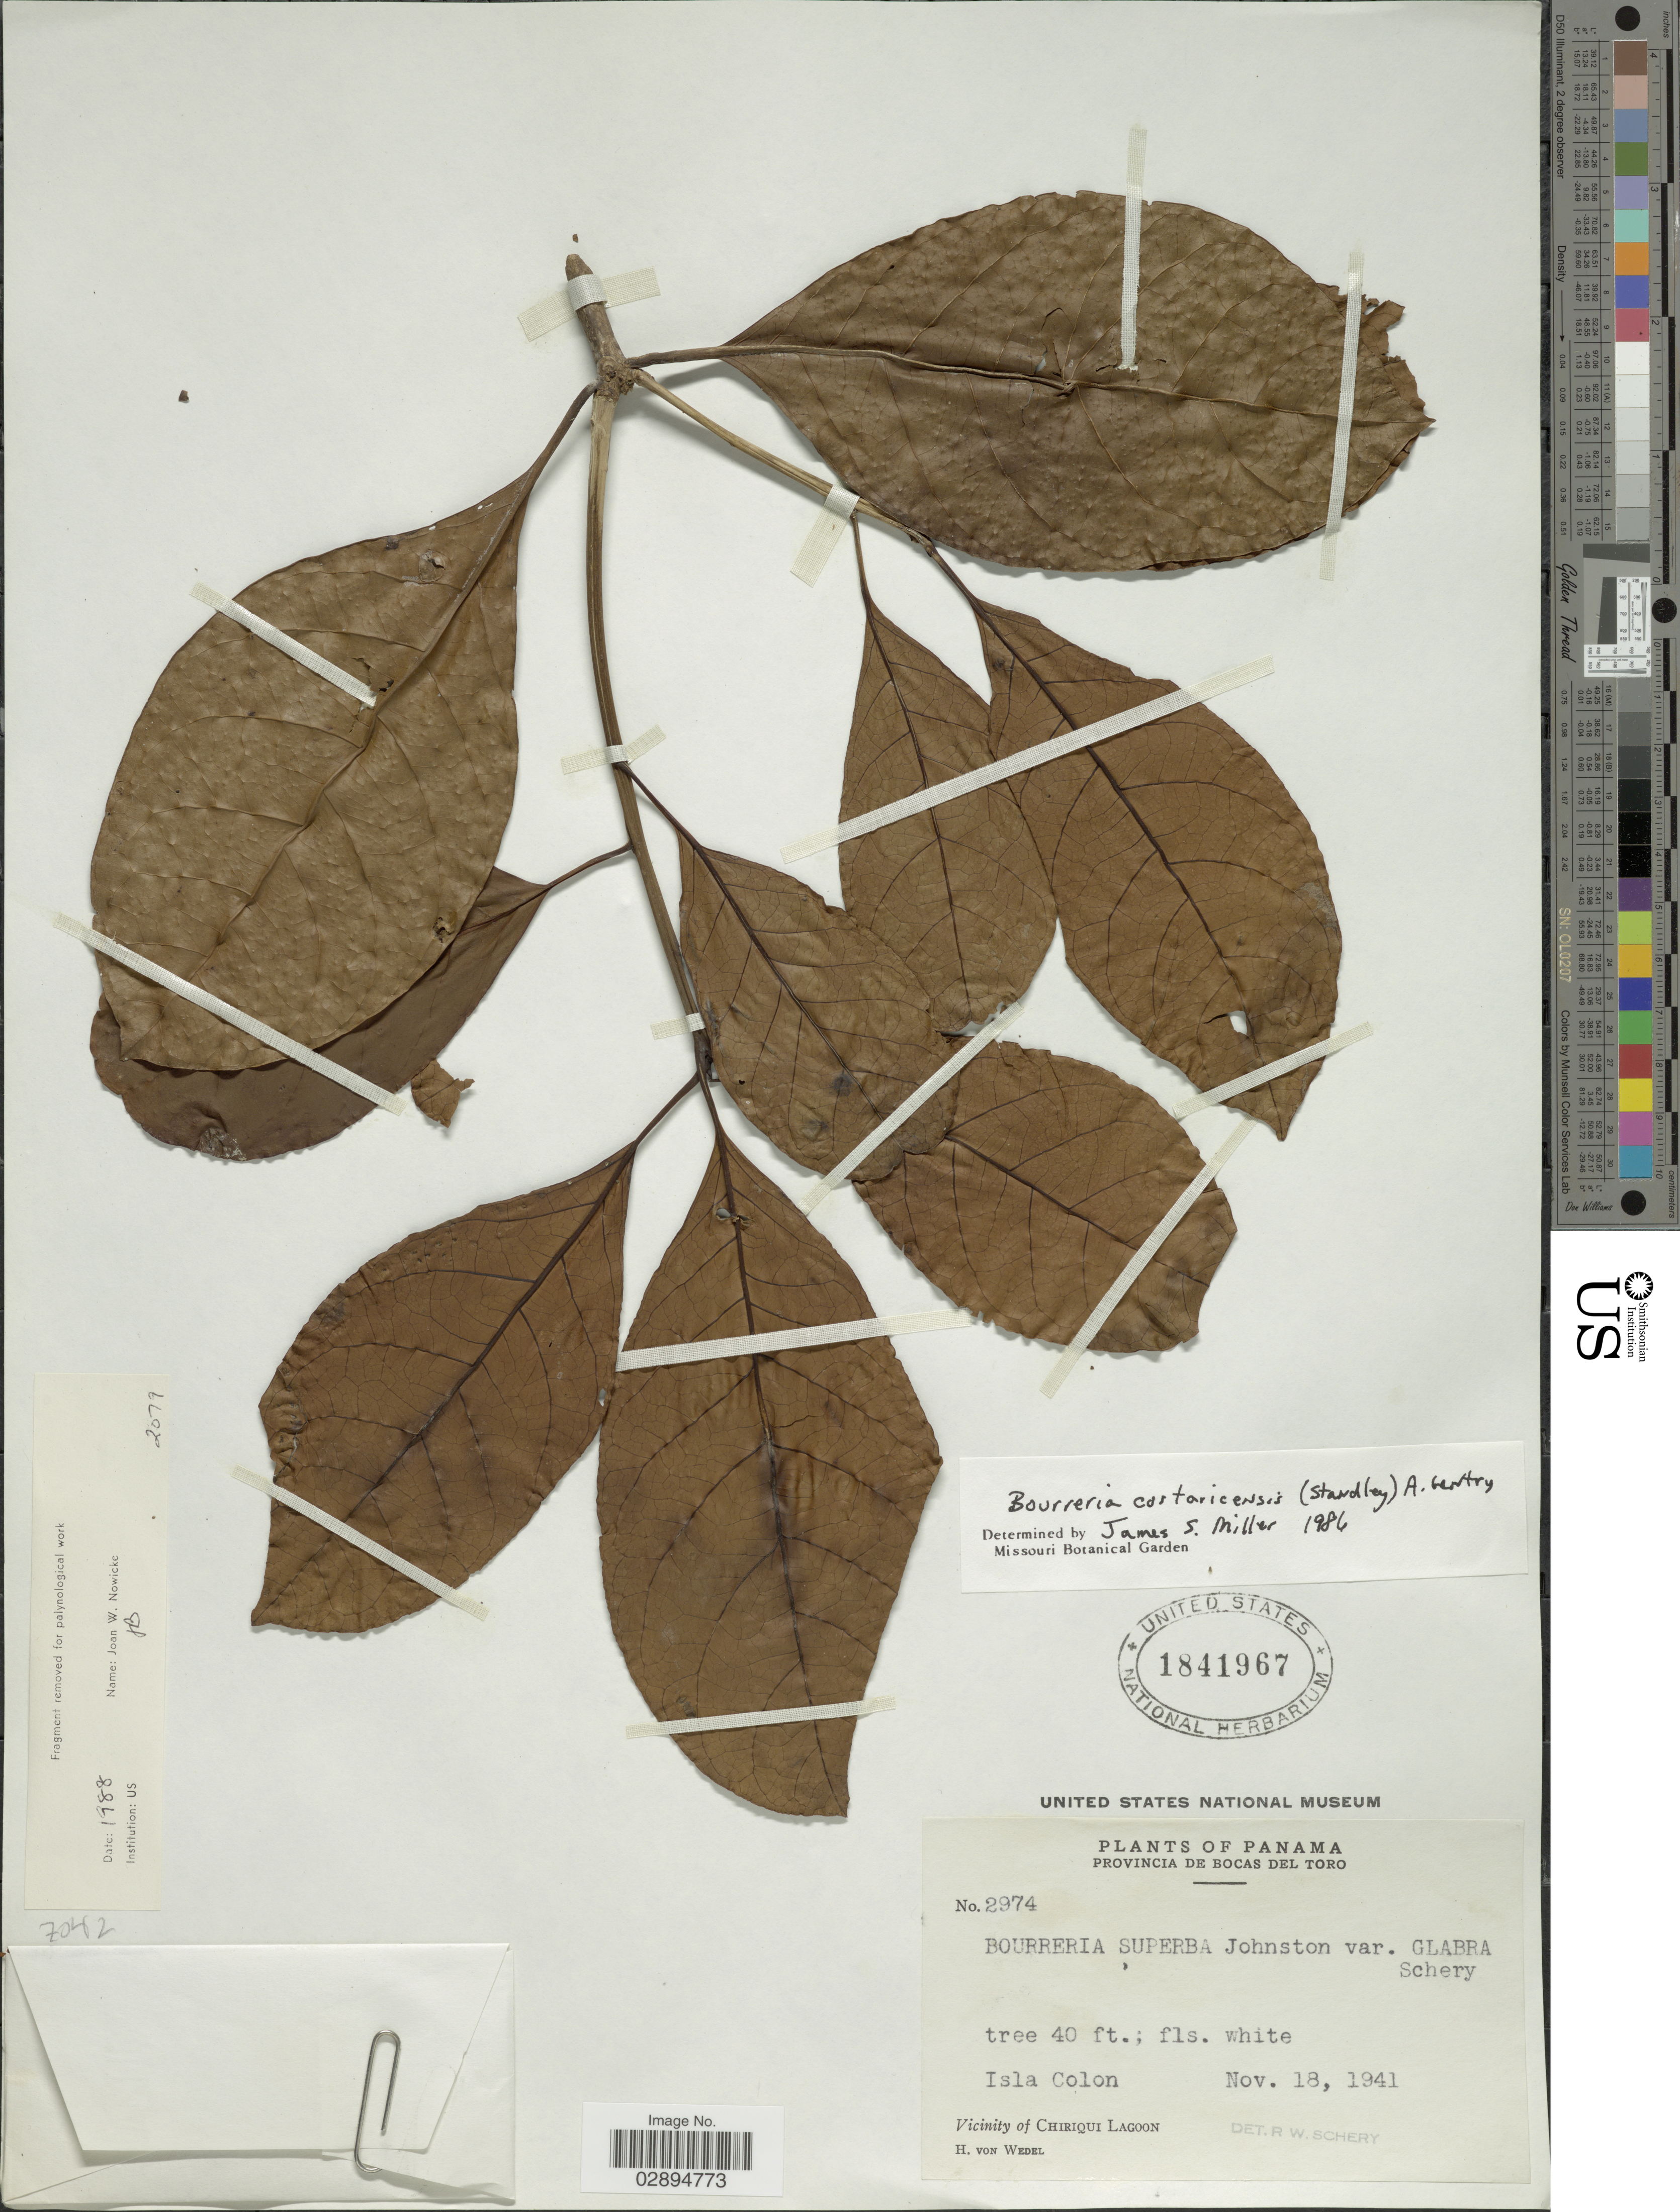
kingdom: Plantae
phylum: Tracheophyta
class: Magnoliopsida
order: Boraginales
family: Ehretiaceae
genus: Bourreria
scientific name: Bourreria costaricensis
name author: (Standl.) A.H. Gentry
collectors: H. von Wedel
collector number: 2974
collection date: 1941-11-18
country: Panama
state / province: Bocas del Toro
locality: Provincia de Bocas del Toro. Isla Colon. Vicinity of Chirique Lagoon.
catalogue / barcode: US 1841967